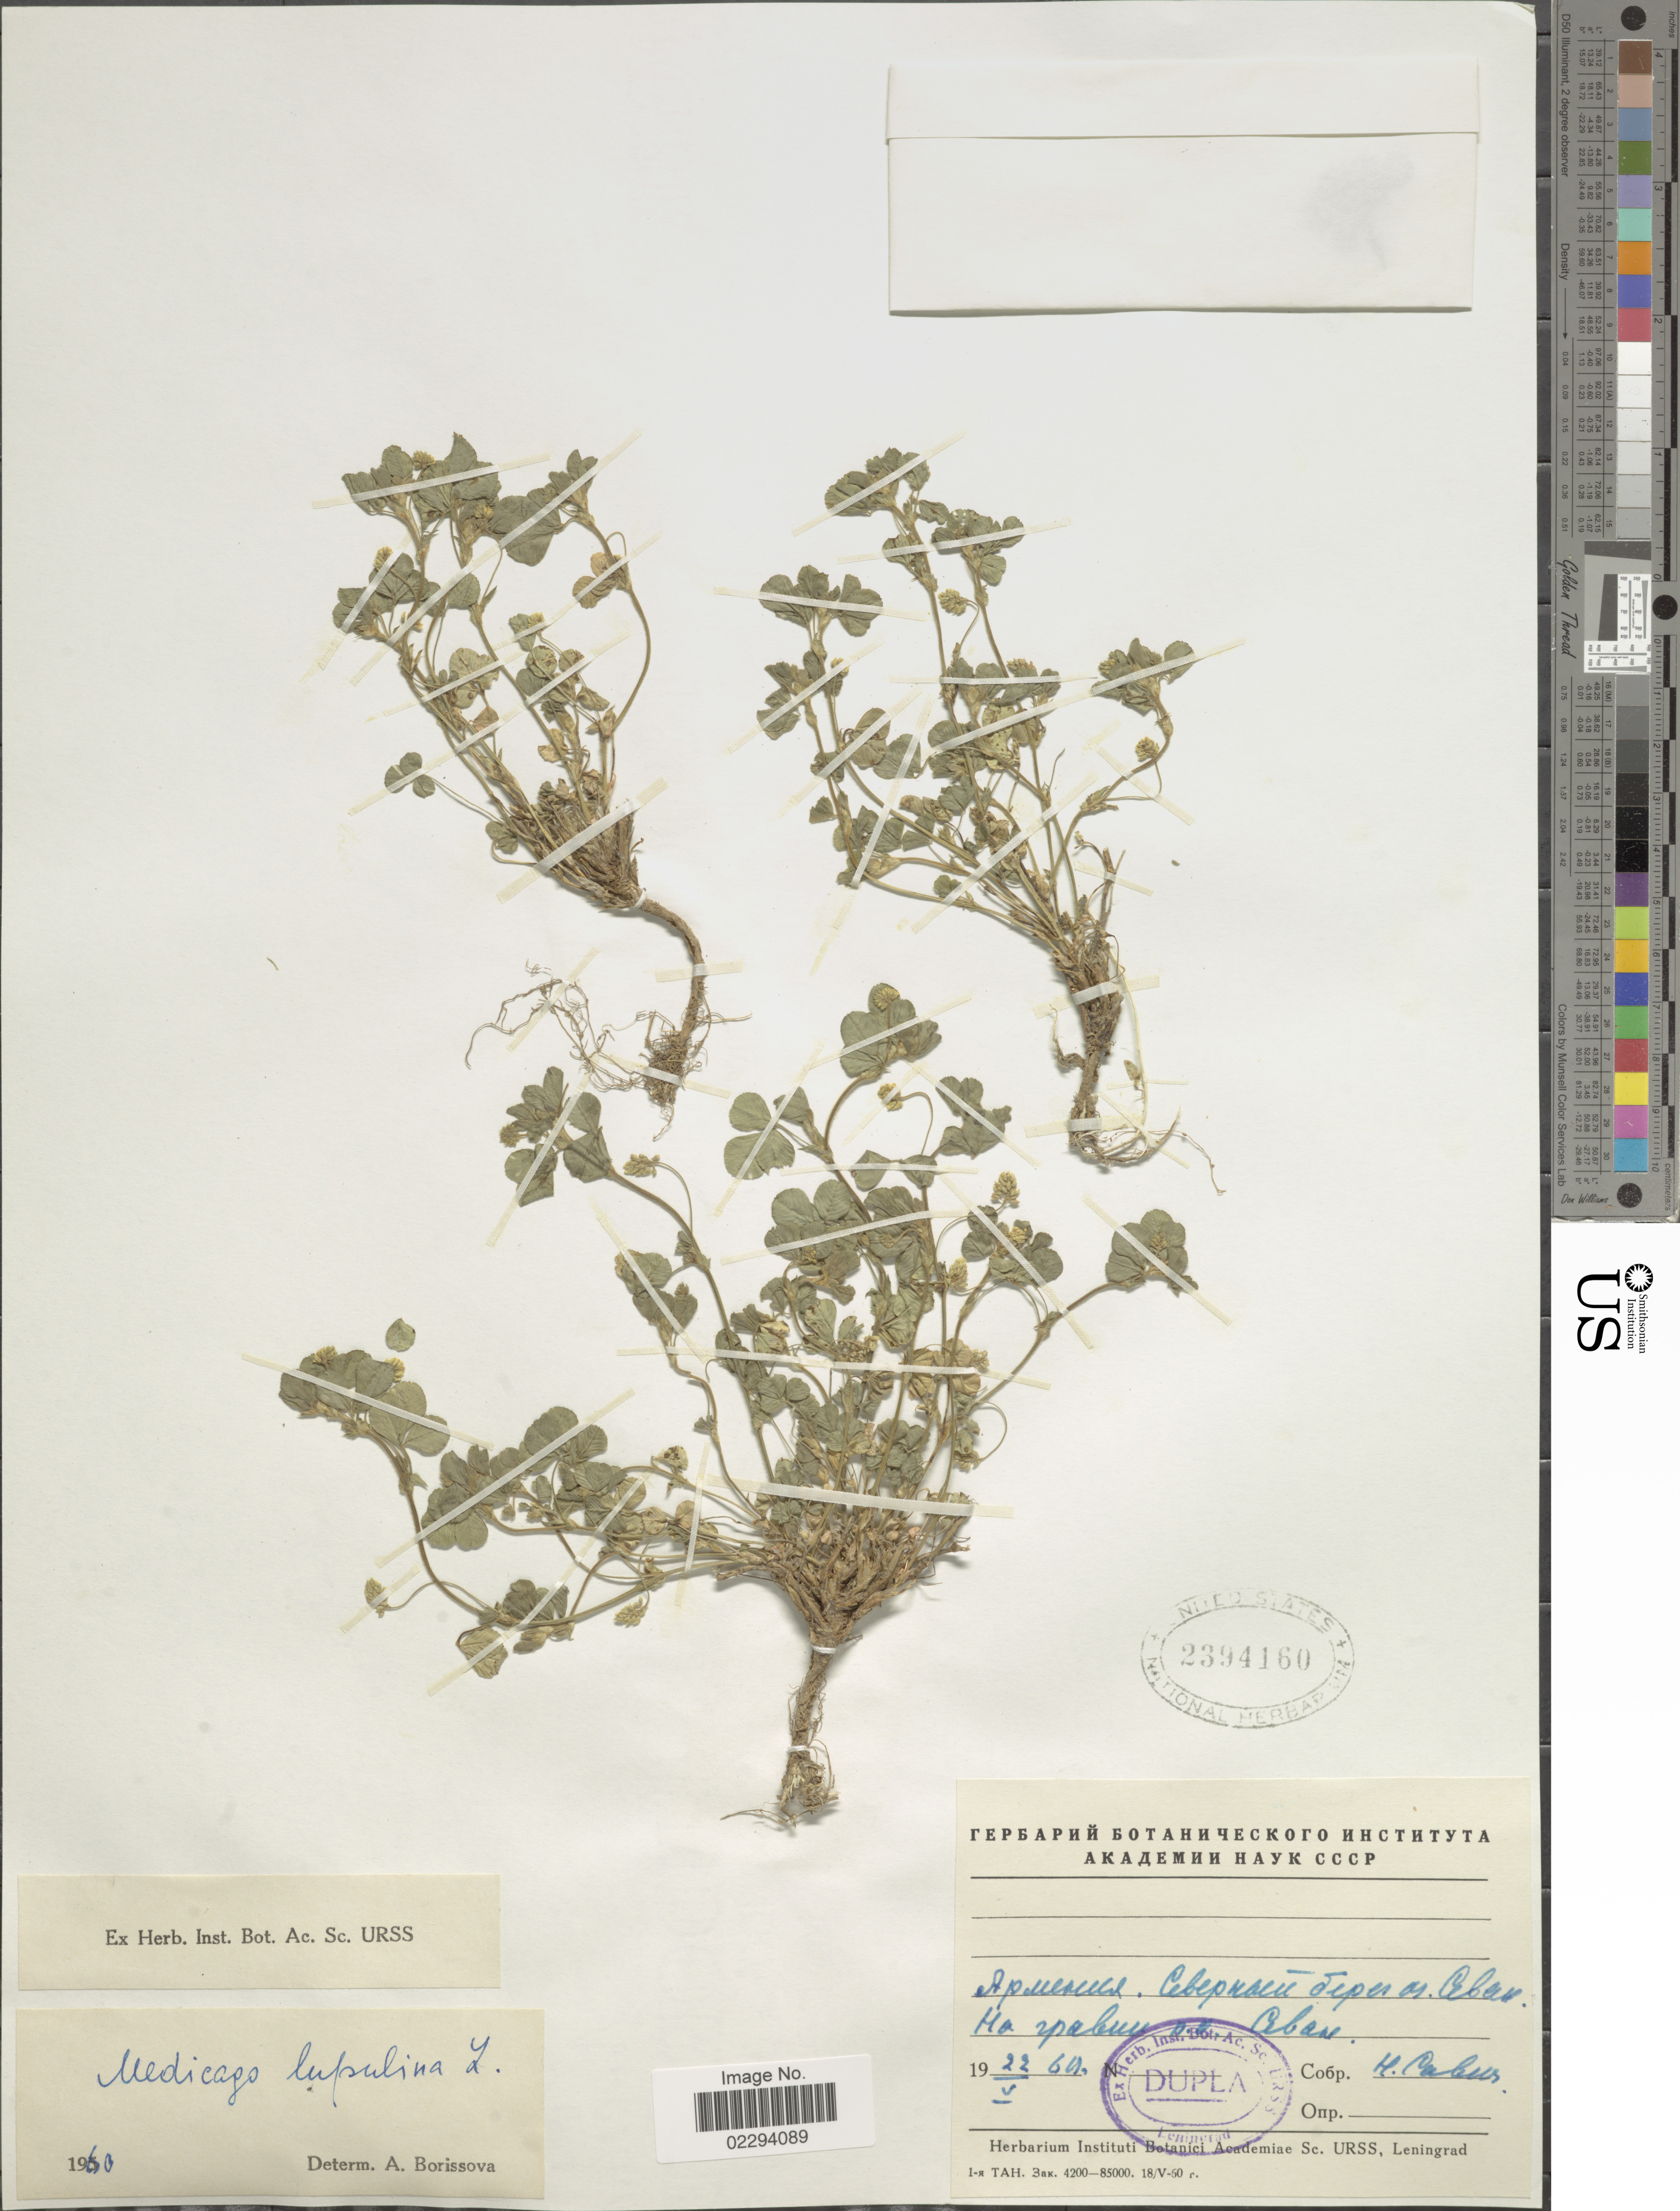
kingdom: Plantae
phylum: Tracheophyta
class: Magnoliopsida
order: Fabales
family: Fabaceae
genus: Medicago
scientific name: Medicago lupulina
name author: L.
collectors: N. Savich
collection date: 1969-05-22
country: Armenia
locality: N shore of Lake Sevan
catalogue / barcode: US 2394160